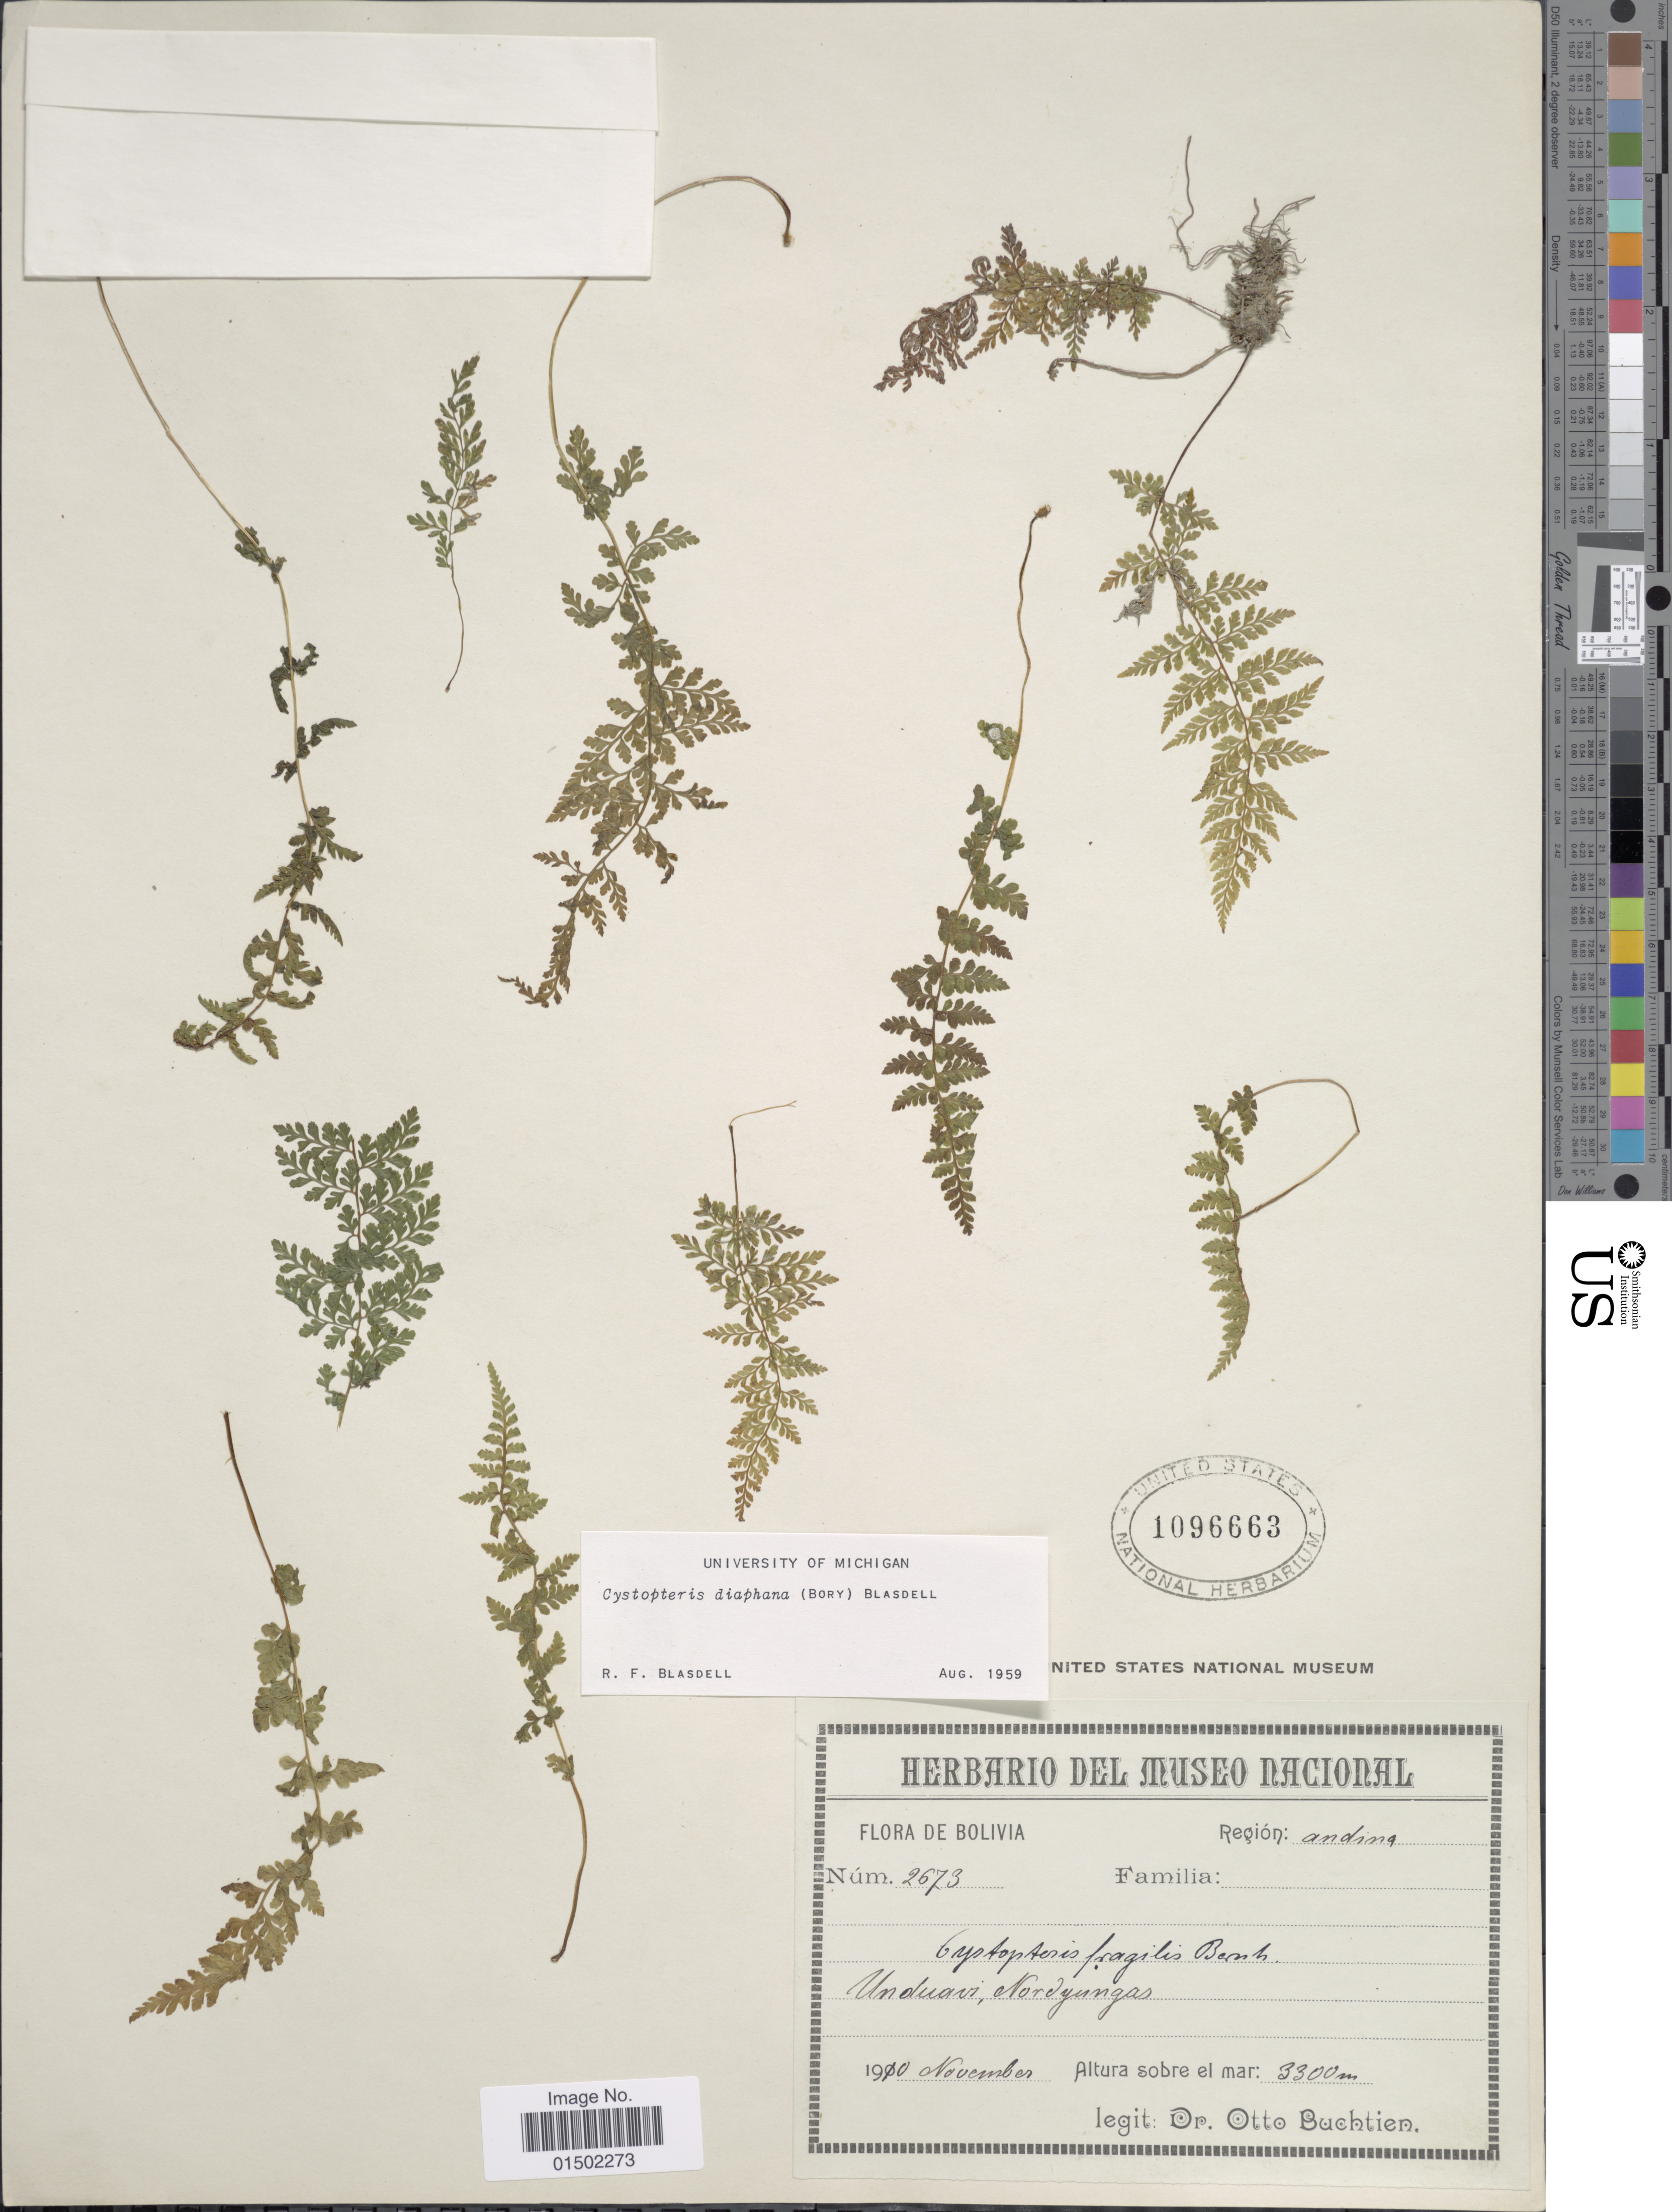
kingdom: Plantae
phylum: Tracheophyta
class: Polypodiopsida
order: Polypodiales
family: Cystopteridaceae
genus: Cystopteris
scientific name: Cystopteris diaphana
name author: (Bory) Blasdell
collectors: O. Buchtien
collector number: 2673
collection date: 1910-11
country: Bolivia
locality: Andina. Unduavi, Nordyungas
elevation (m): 3300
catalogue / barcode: US 1096663